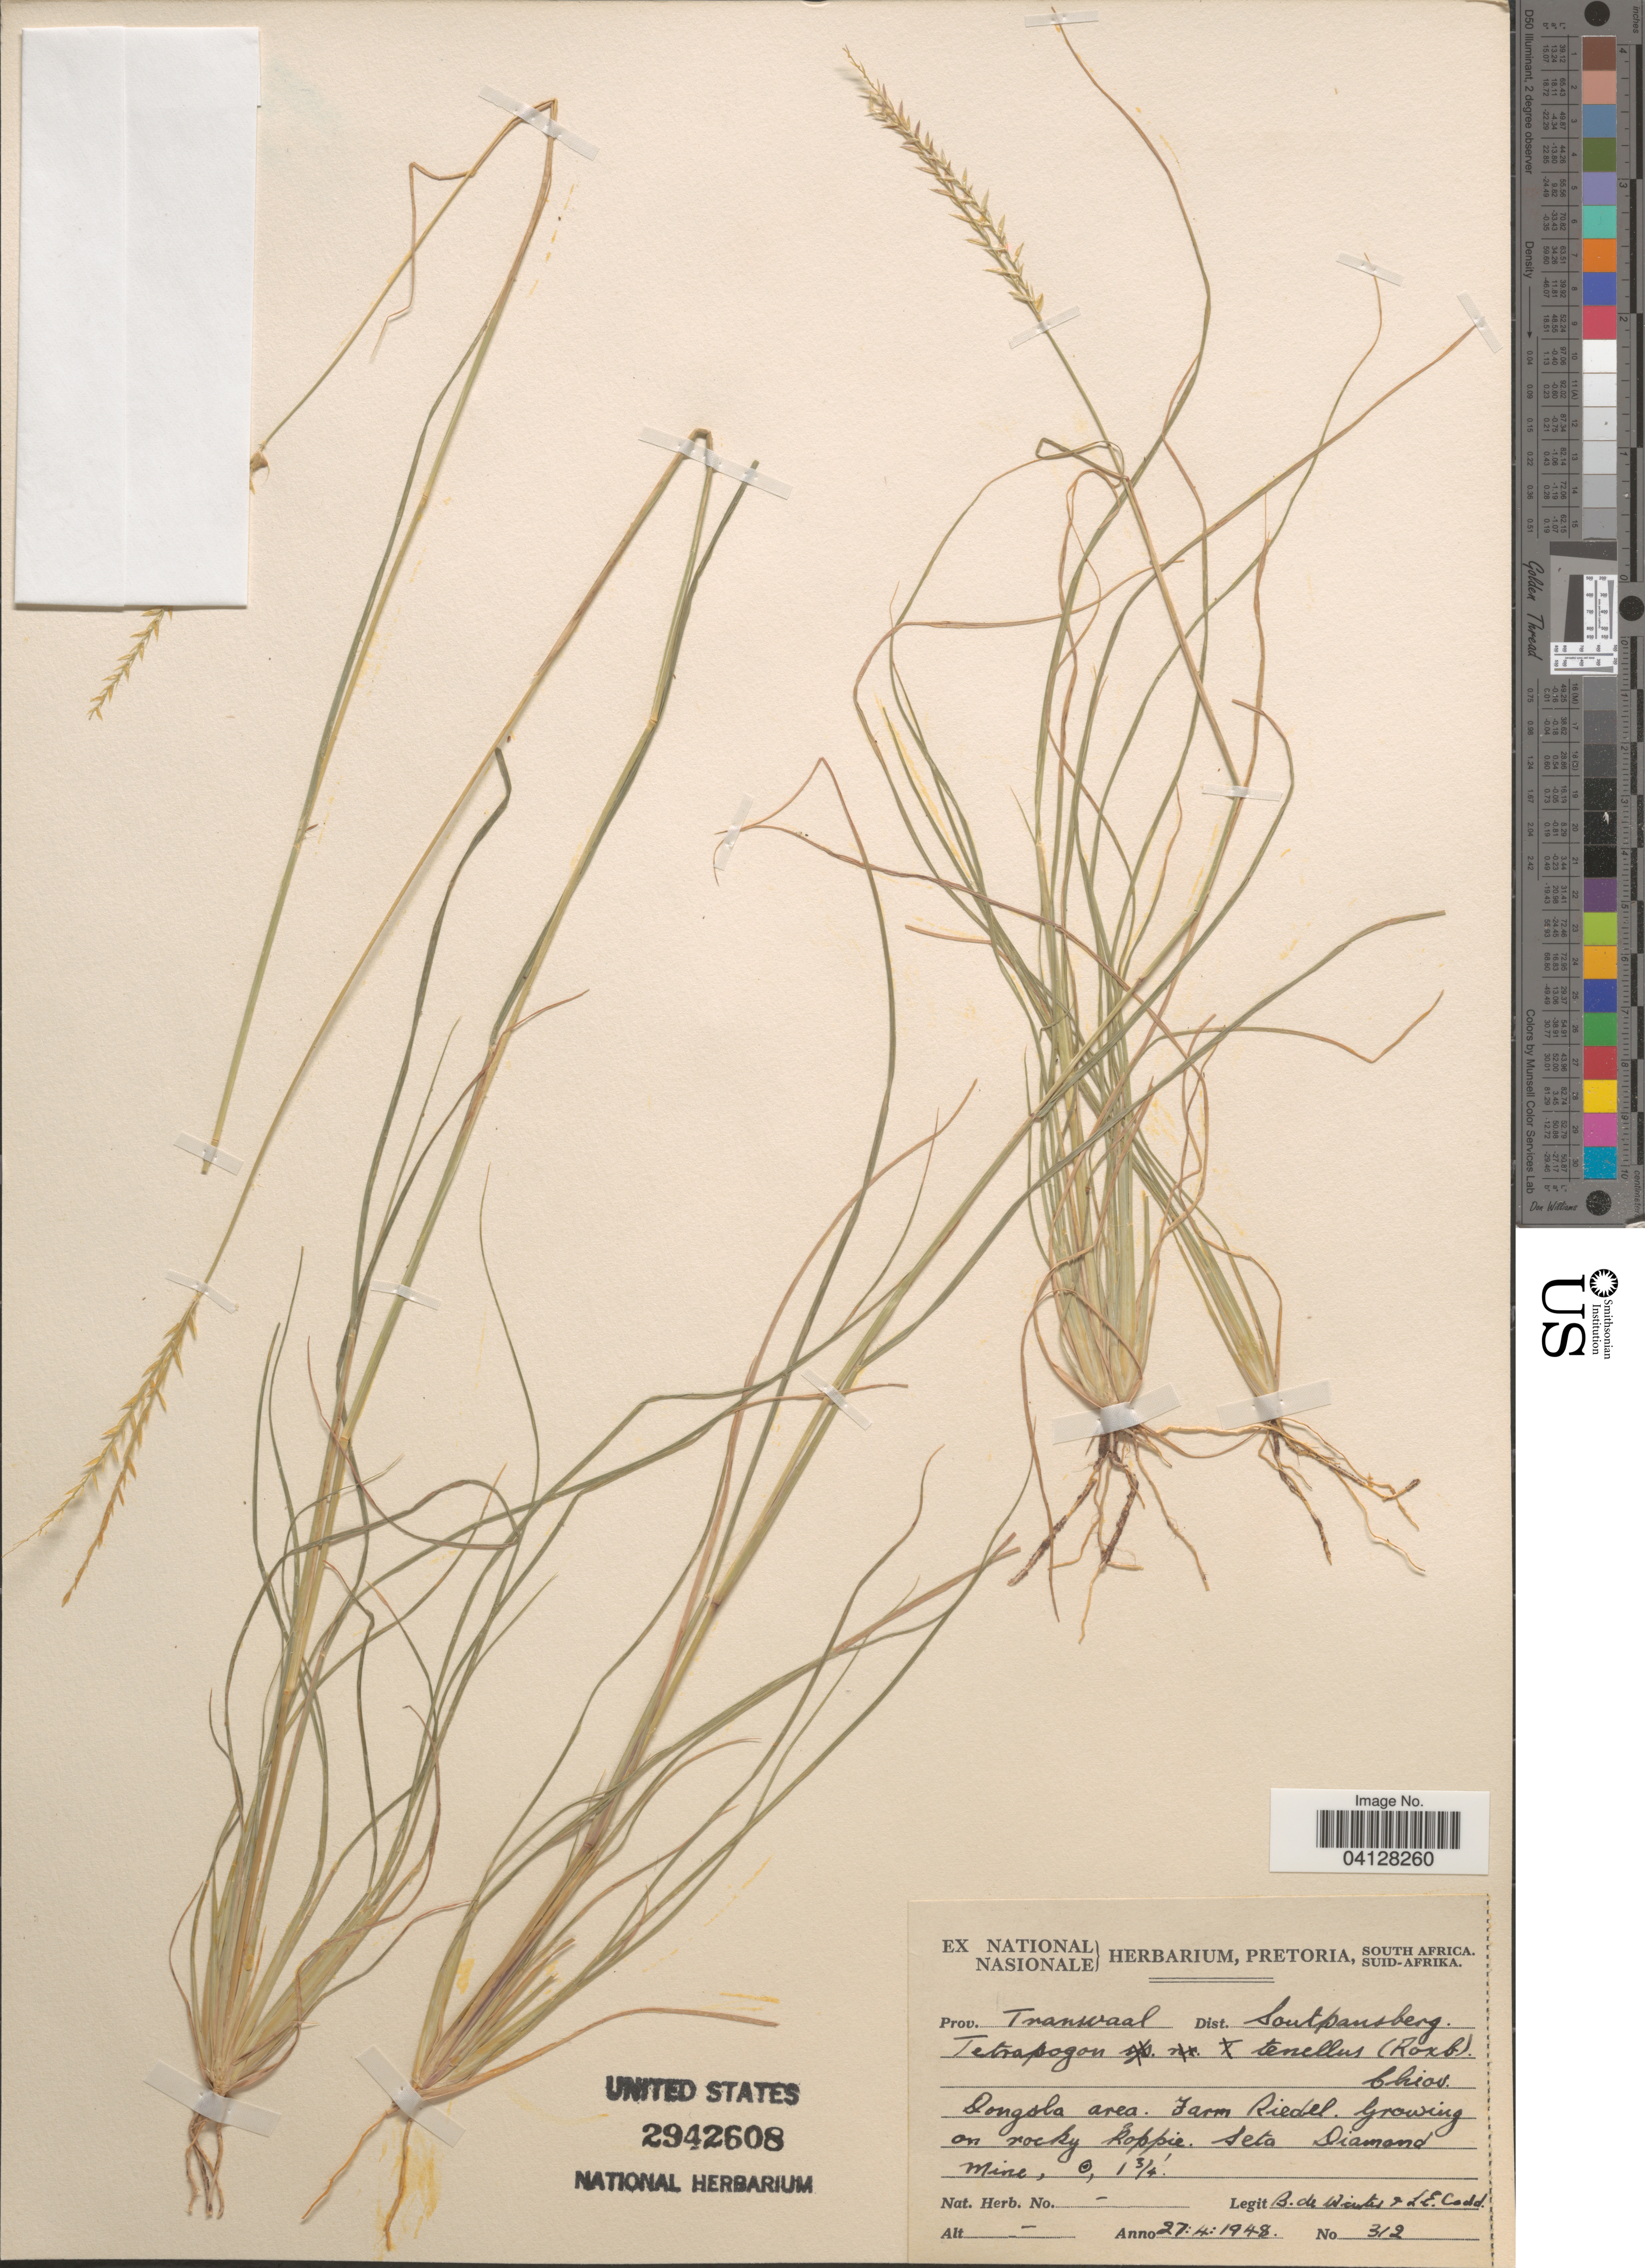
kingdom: Plantae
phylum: Tracheophyta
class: Liliopsida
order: Poales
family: Poaceae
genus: Tetrapogon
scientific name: Tetrapogon tenellus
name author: (J. Koenig ex Roxb.) Chiov.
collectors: B. de Winter & L. Codd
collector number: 312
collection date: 1948-04-27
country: South Africa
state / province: Limpopo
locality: Prov. Transvaal Dist. Soutpansberg. Dongola area. Farm Riedel. Seta Diamond Mine.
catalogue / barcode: US 2942608